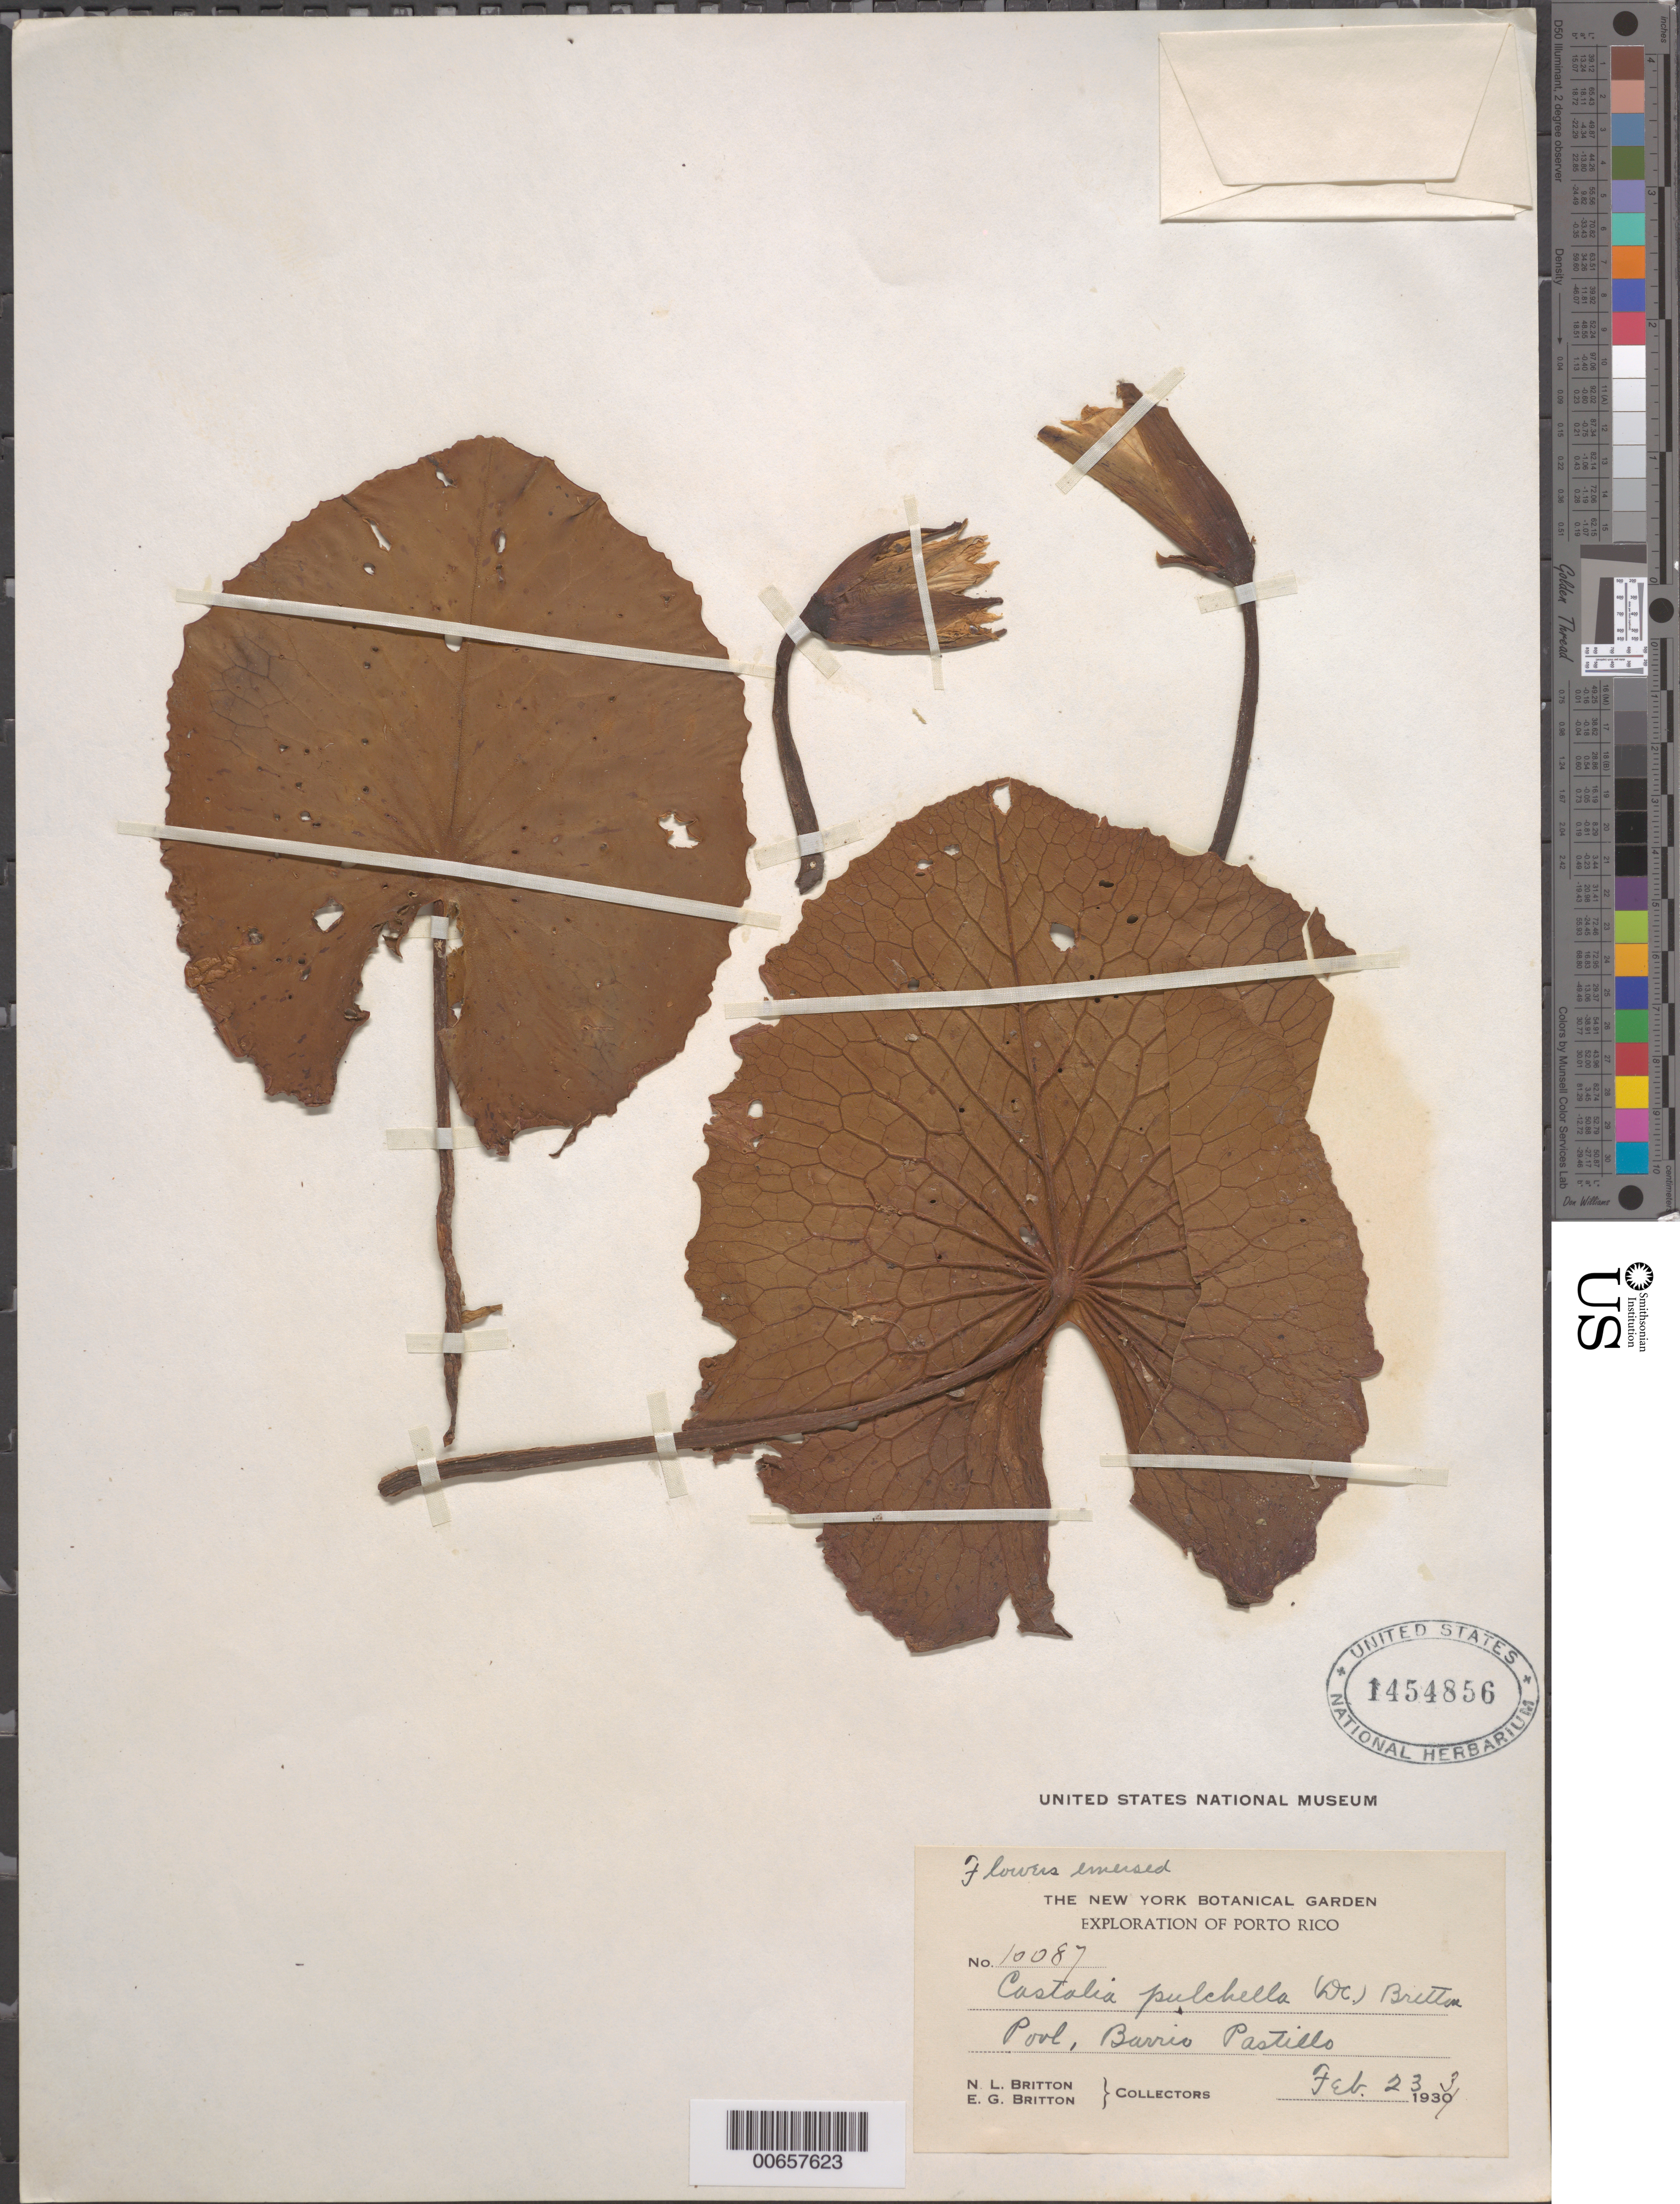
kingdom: Plantae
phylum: Tracheophyta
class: Magnoliopsida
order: Nymphaeales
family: Nymphaeaceae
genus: Castalia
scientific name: Castalia pulchella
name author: (DC.) Britton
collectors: N. Britton & E. G. Britton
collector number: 10087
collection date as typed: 23 Feb 1933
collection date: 1933-02-23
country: Puerto Rico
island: Greater Antilles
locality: Barrio Pastillo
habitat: Pool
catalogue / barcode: US 1454856